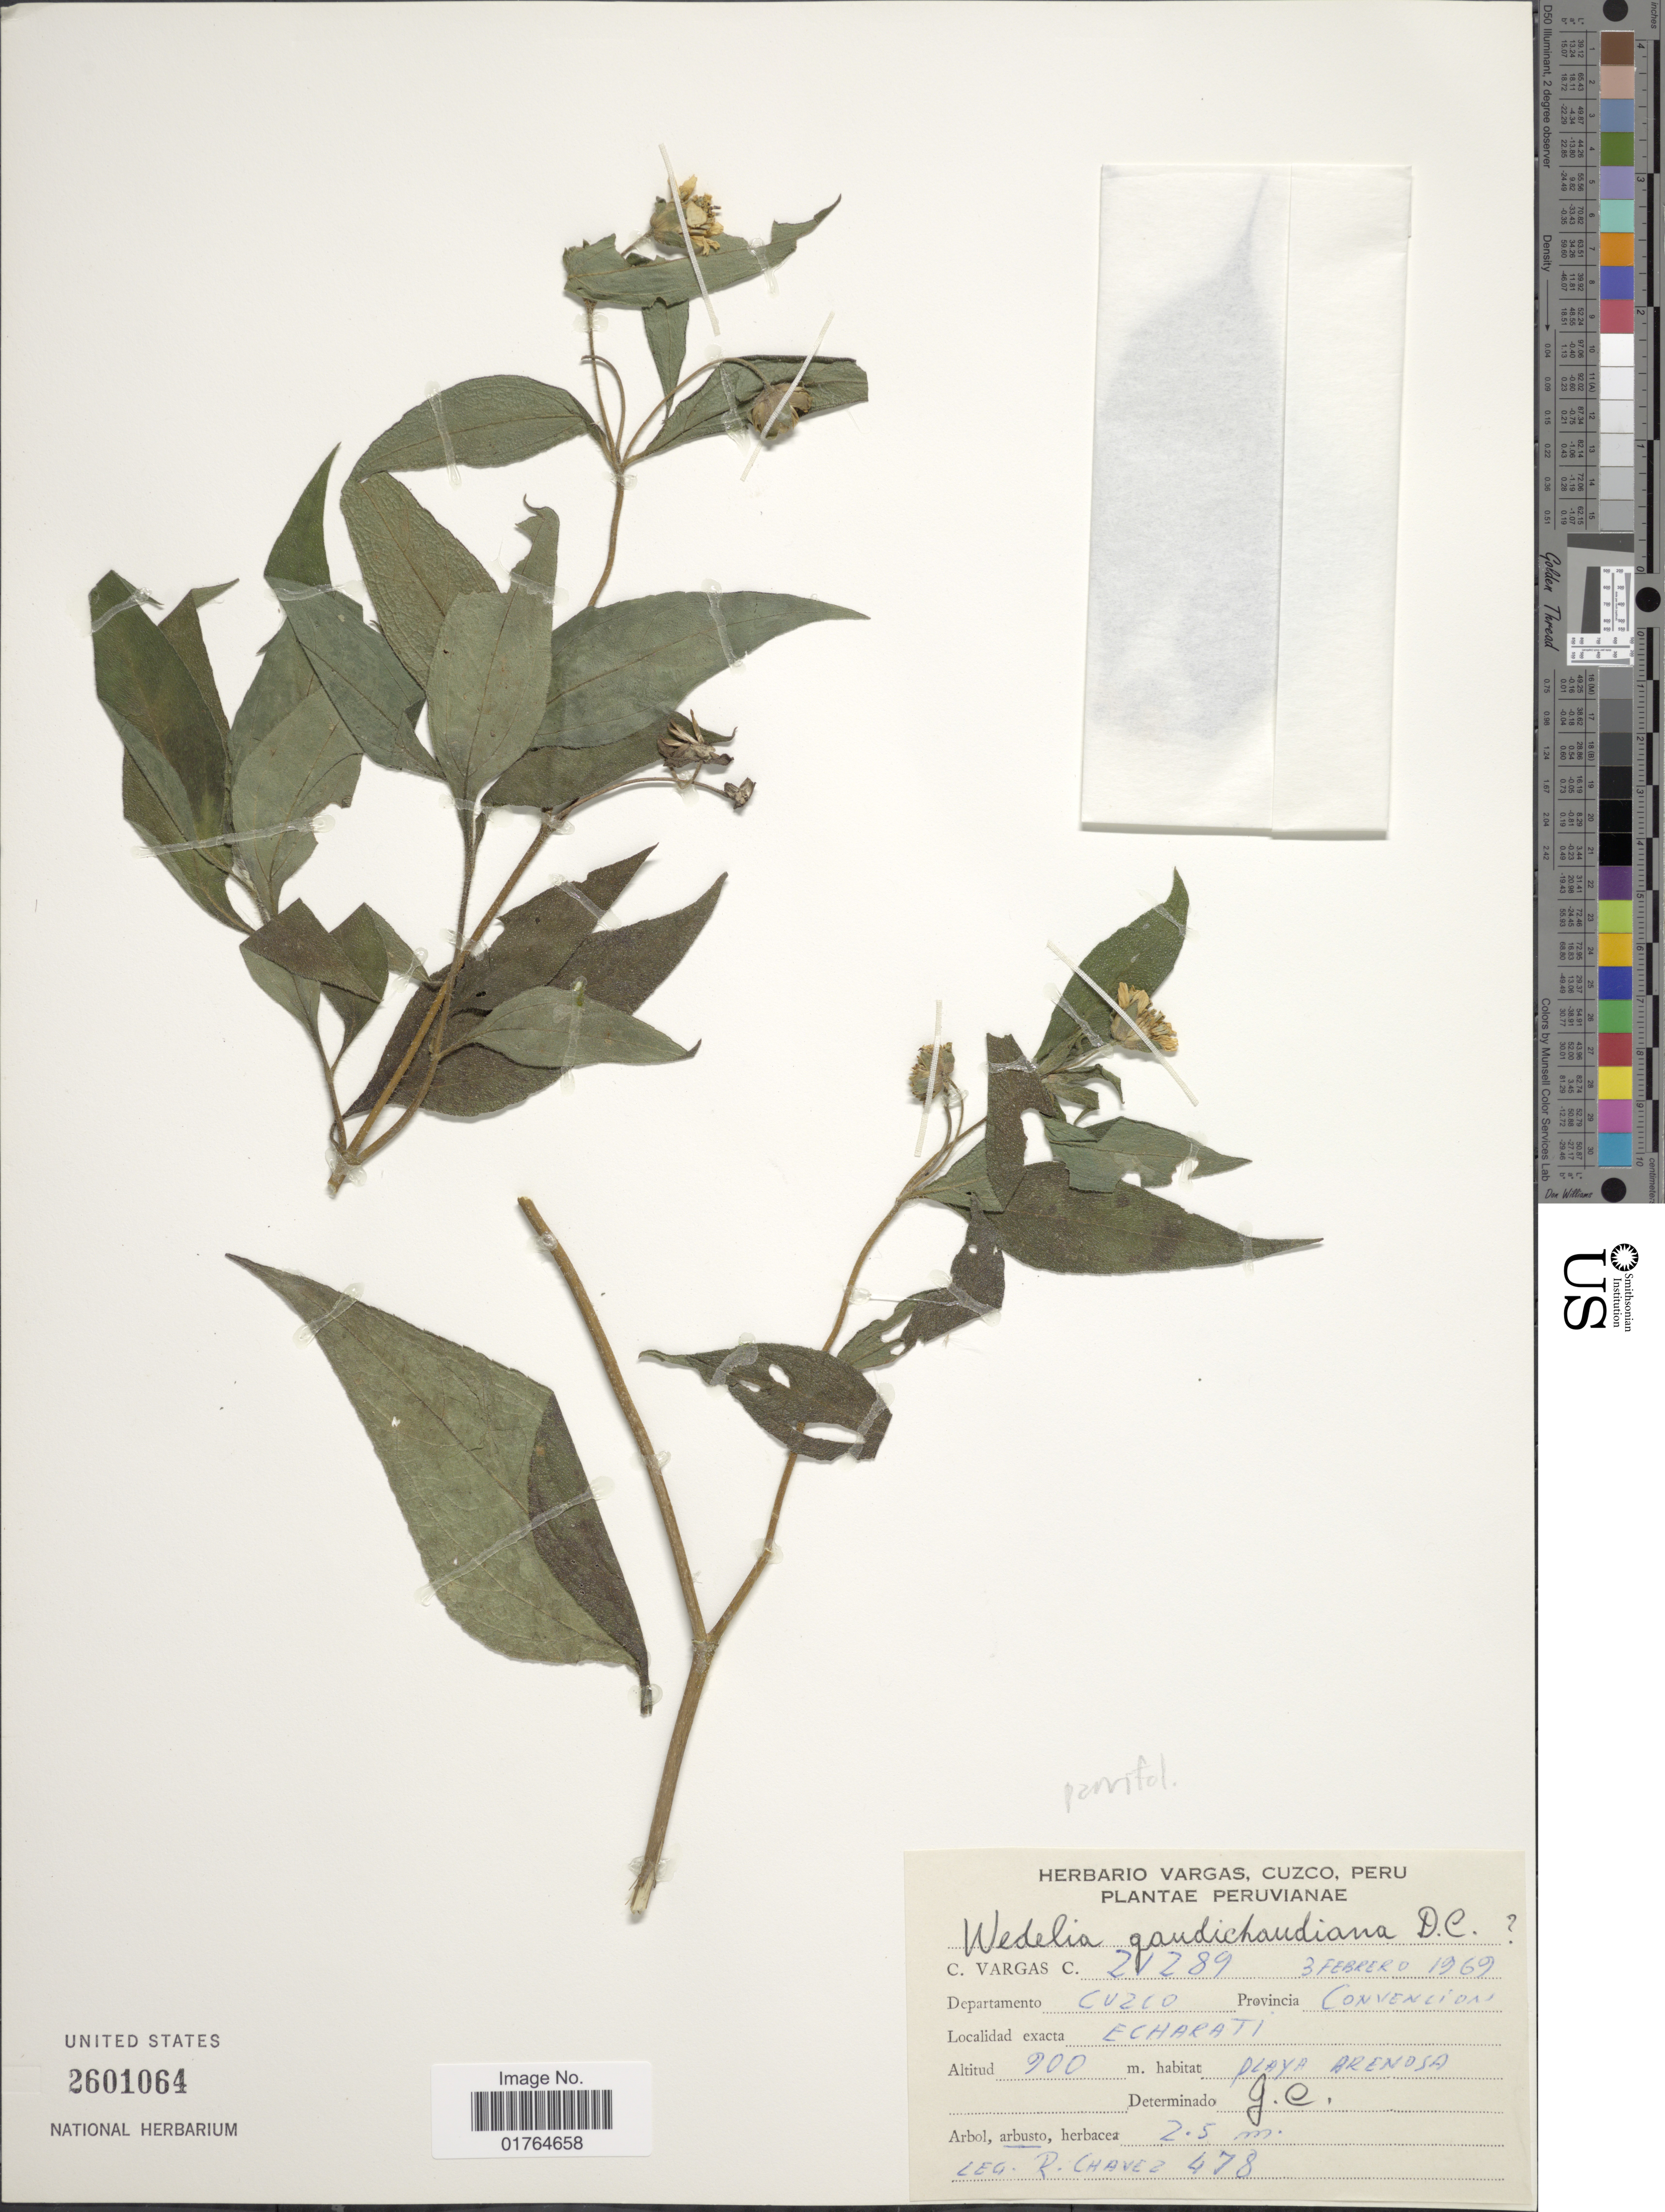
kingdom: Plantae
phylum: Tracheophyta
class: Magnoliopsida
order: Asterales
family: Asteraceae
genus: Wedelia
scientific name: Wedelia latifolia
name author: DC.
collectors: R. Chávez & C. Vargas C.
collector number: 478/21289*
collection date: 1969-02-03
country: Peru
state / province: Cusco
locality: Provincia Convencion, Echarati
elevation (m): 900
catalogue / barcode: US 2601064